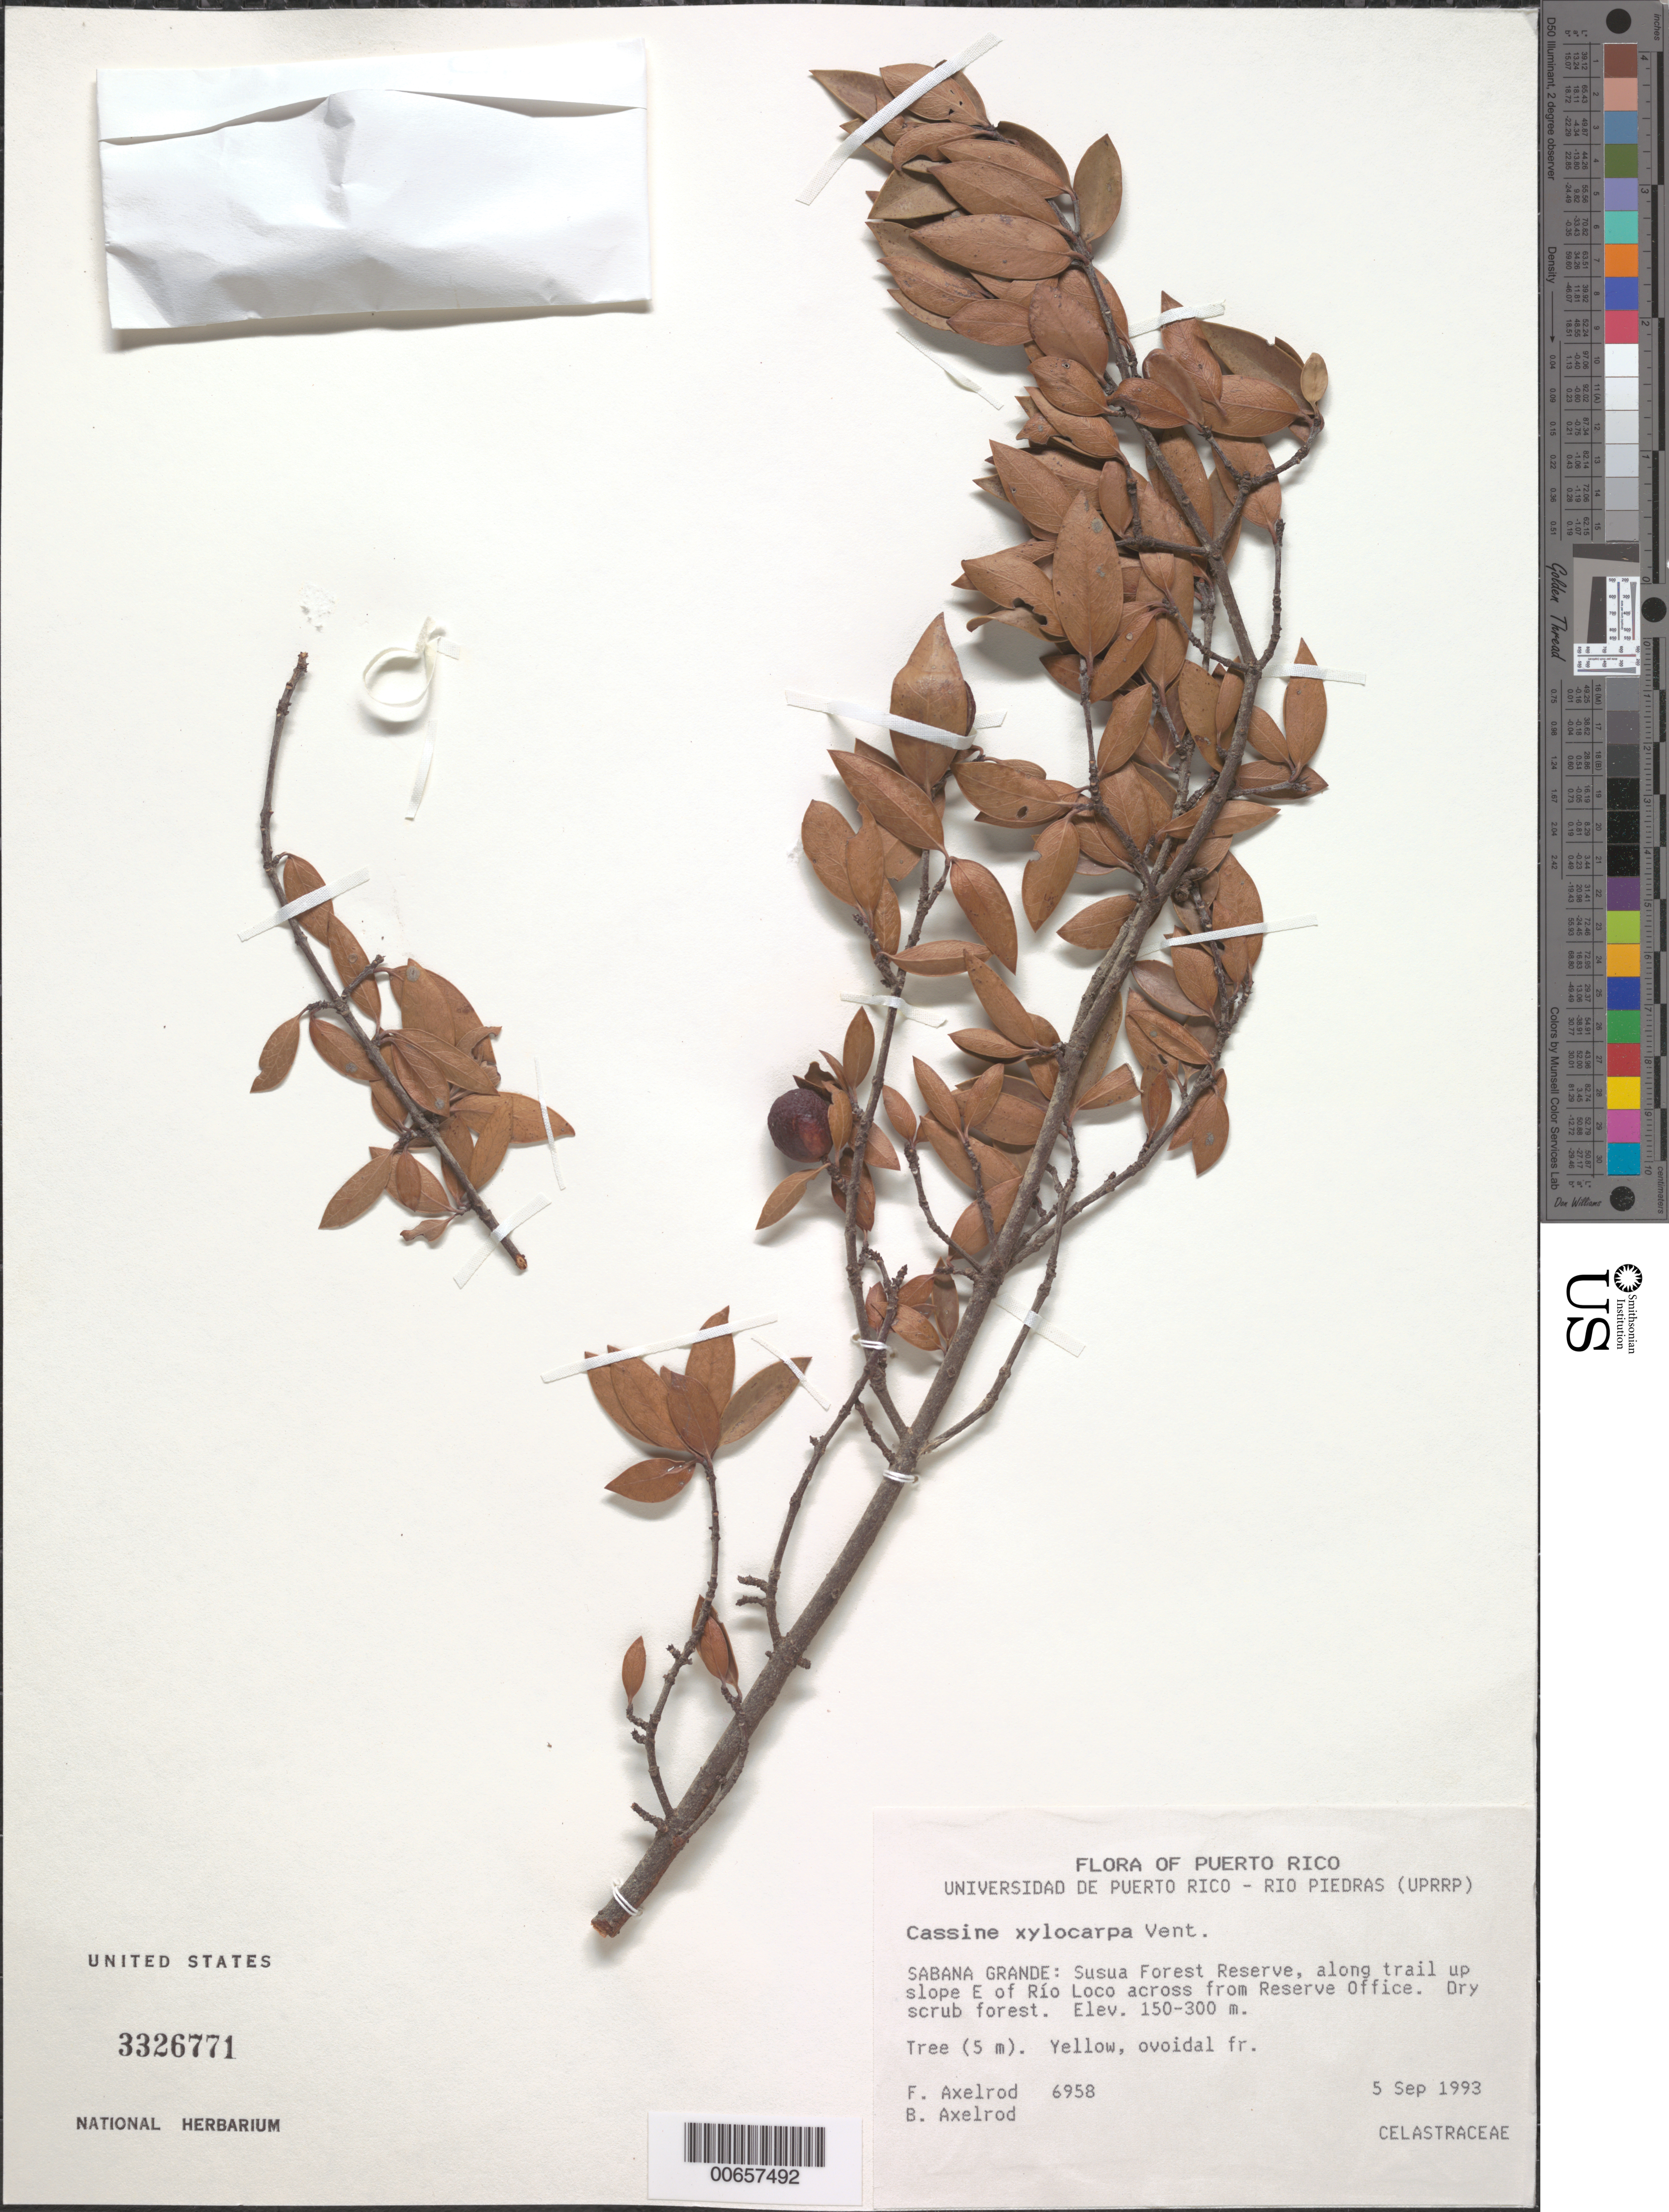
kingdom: Plantae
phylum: Tracheophyta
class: Magnoliopsida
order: Celastrales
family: Celastraceae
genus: Elaeodendron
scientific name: Elaeodendron xylocarpum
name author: (Vent.) DC.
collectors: F. S. Axelrod & B. Axelrod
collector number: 6958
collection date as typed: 05 Sep 1993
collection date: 1993-09-05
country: Puerto Rico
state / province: Sabana Grande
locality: Sabane Grande: Susua Forest Reserve, along trail up slope E of Rio Loco across from Reserve Office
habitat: Dry scrub forest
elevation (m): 150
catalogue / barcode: US 3326771